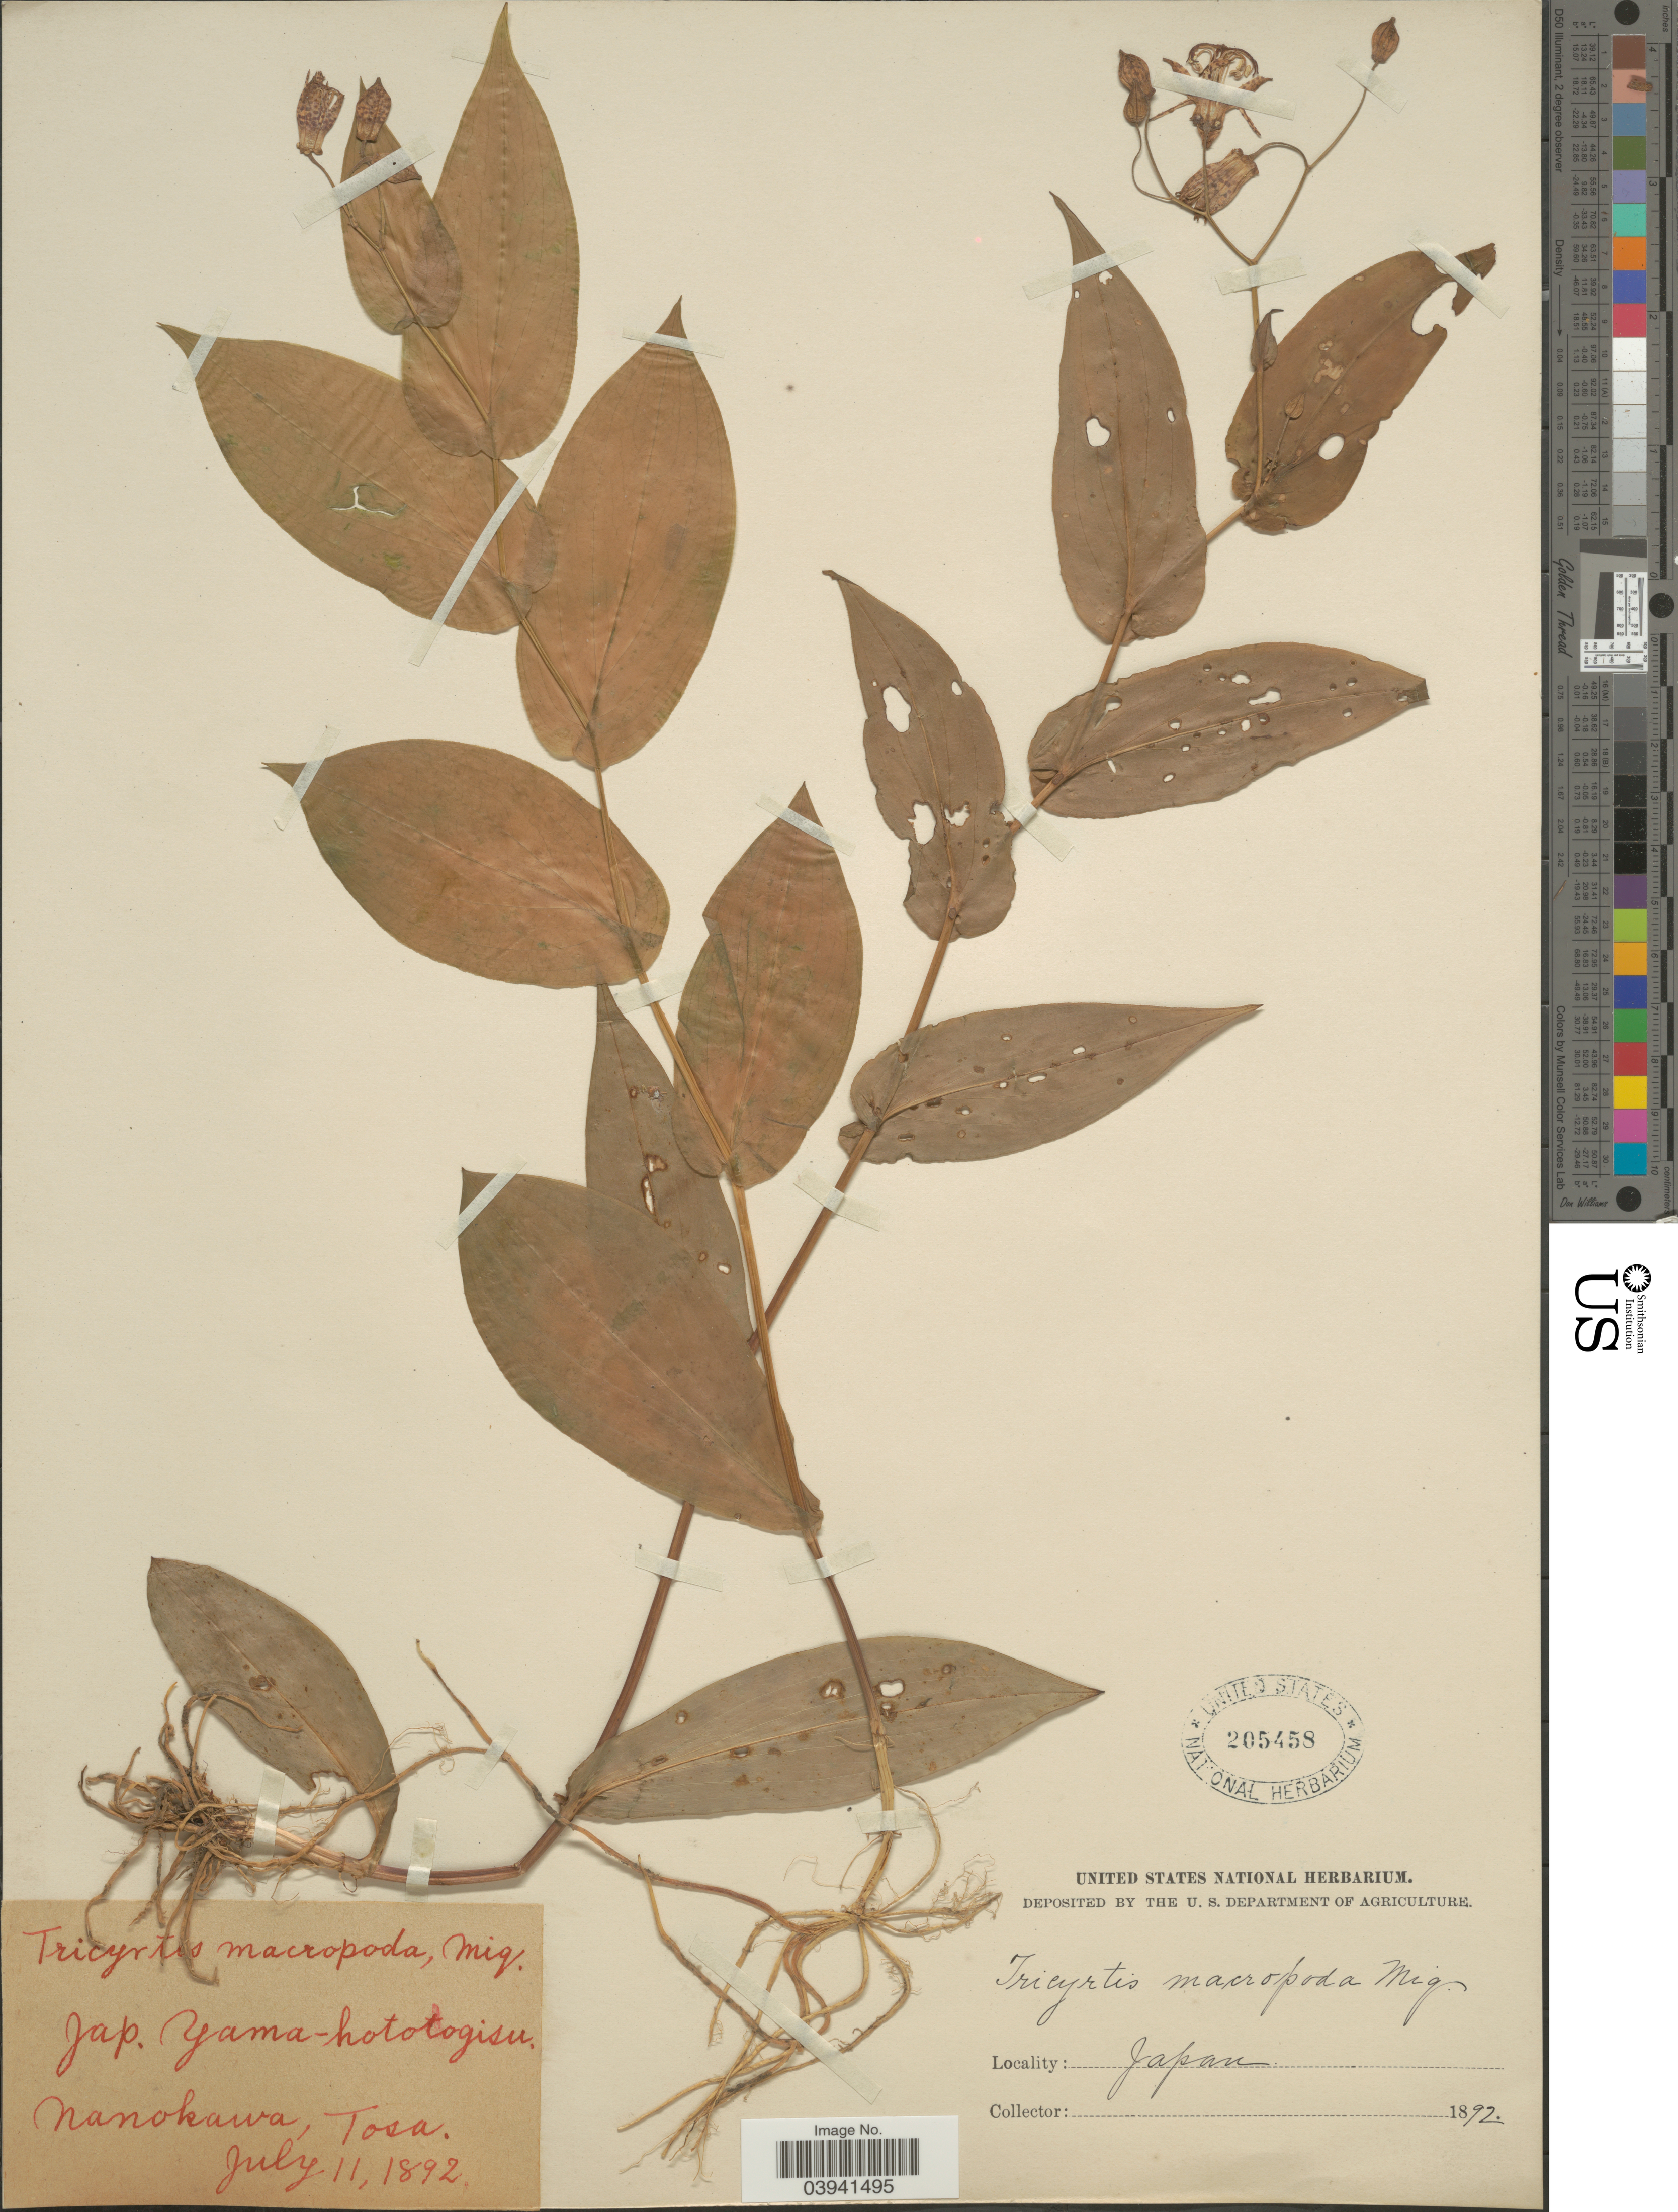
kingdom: Plantae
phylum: Tracheophyta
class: Liliopsida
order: Liliales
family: Liliaceae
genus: Tricyrtis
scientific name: Tricyrtis macropoda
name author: Miq.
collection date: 1892-07-11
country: Japan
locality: Nanokawa, Tosa.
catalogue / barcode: US 205458